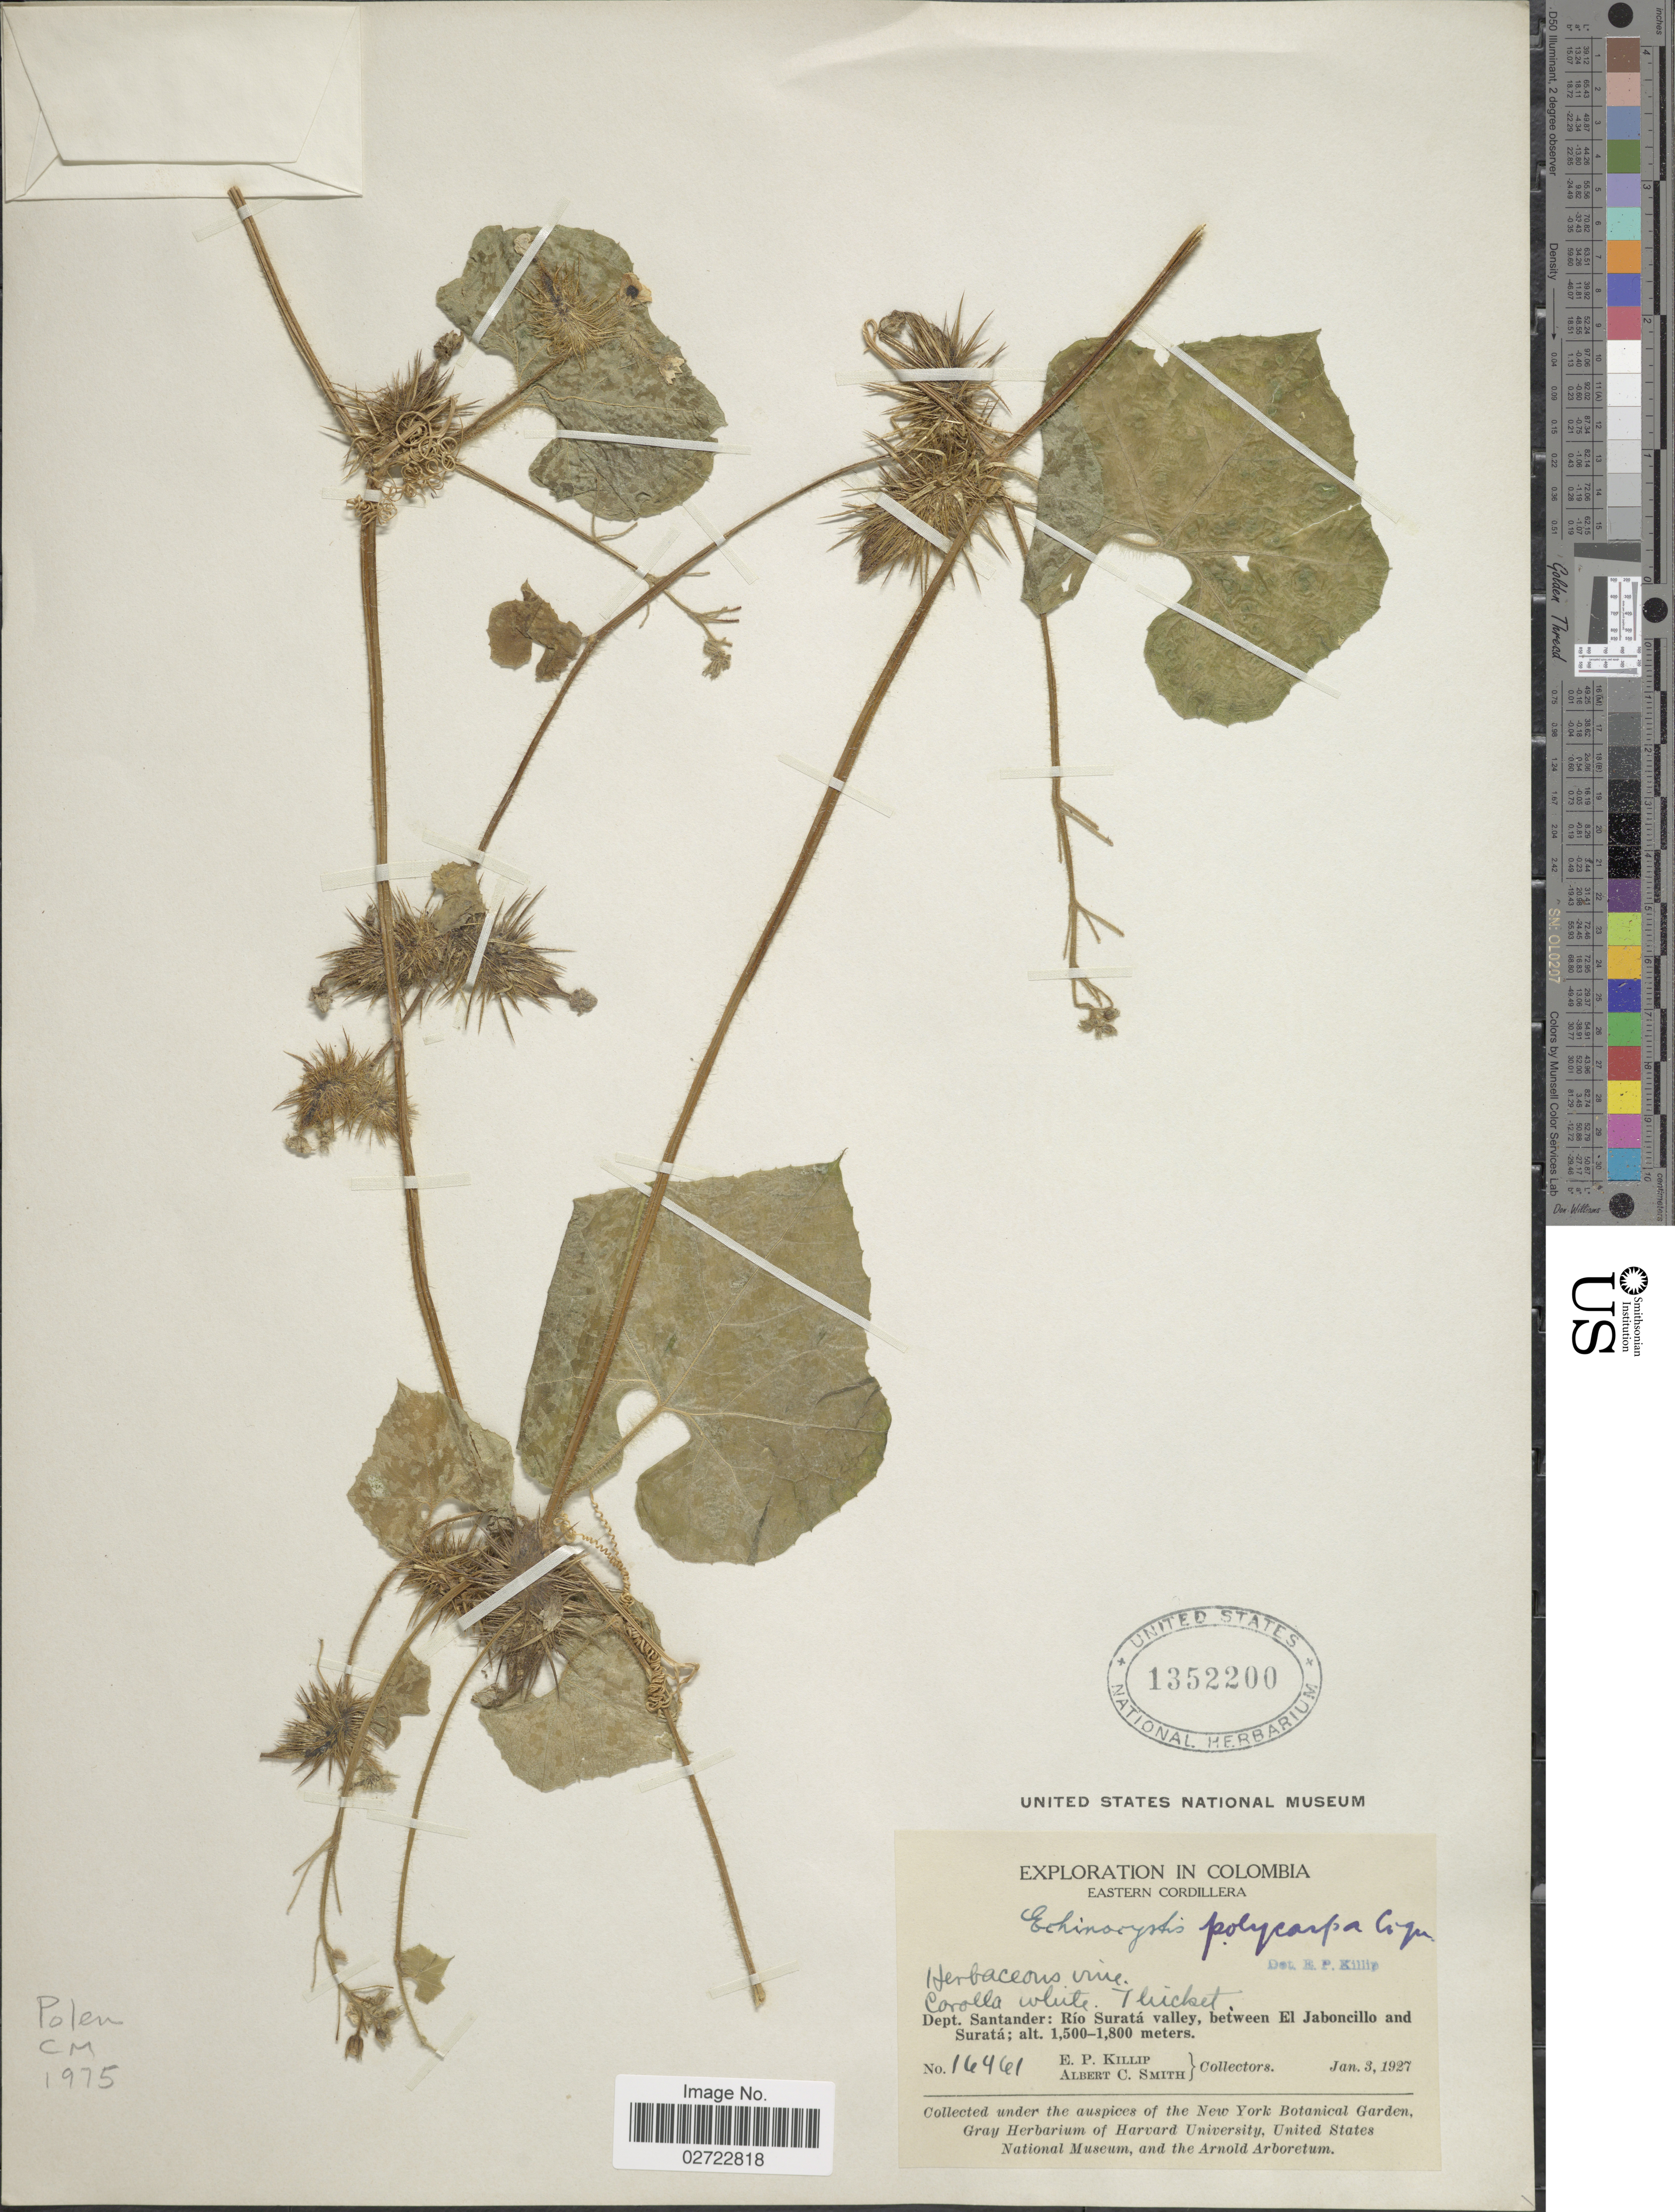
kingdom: Plantae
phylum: Tracheophyta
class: Magnoliopsida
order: Cucurbitales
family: Cucurbitaceae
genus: Echinopepon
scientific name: Echinopepon racemosus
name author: (Steud.) C. Jeffrey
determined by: Nee, Michael H.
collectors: E. P. Killip & A. C. Smith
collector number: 16461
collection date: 1927-01-03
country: Colombia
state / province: Santander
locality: Eastern Cordillera. Rio Surata valley, between El Jaboncillo and Surata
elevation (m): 1500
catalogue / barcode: US 1352200